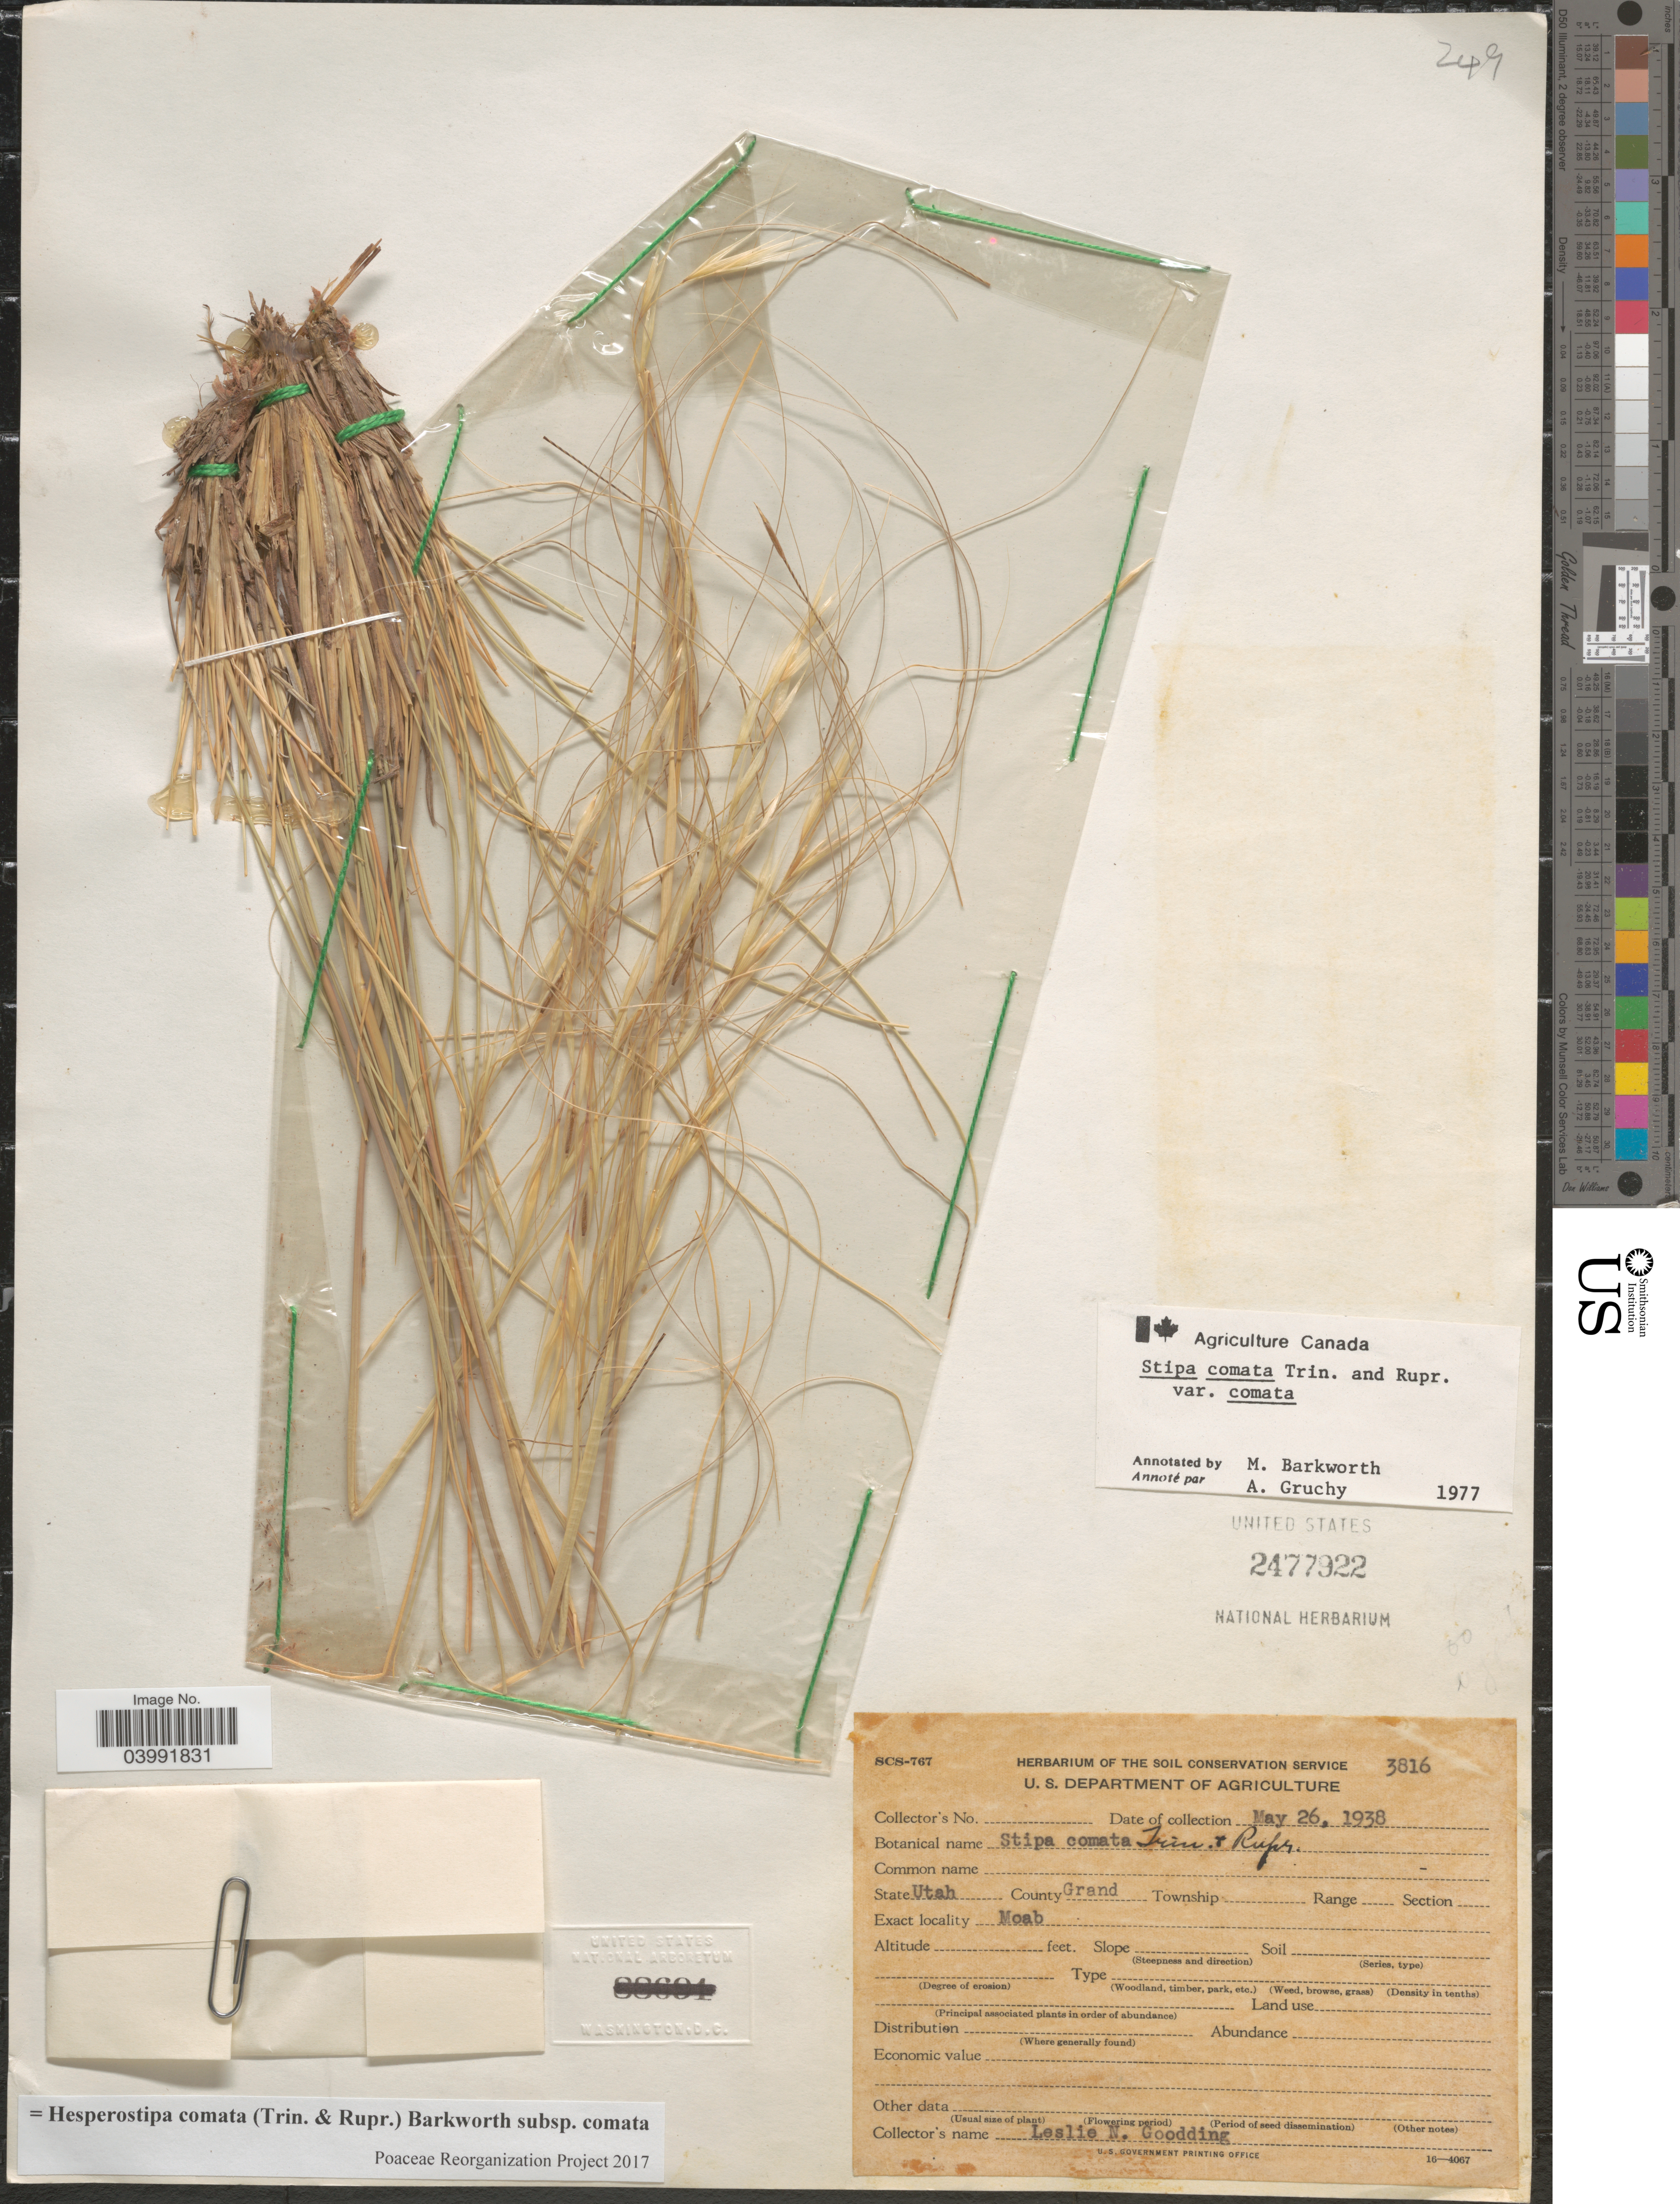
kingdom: Plantae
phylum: Tracheophyta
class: Liliopsida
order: Poales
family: Poaceae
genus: Hesperostipa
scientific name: Hesperostipa comata subsp. comata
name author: (Trin. & Rupr.) Barkworth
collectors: L. N. Goodding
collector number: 3816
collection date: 1938-05-26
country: United States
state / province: Utah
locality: County Grand. Moab.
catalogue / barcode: US 2477922